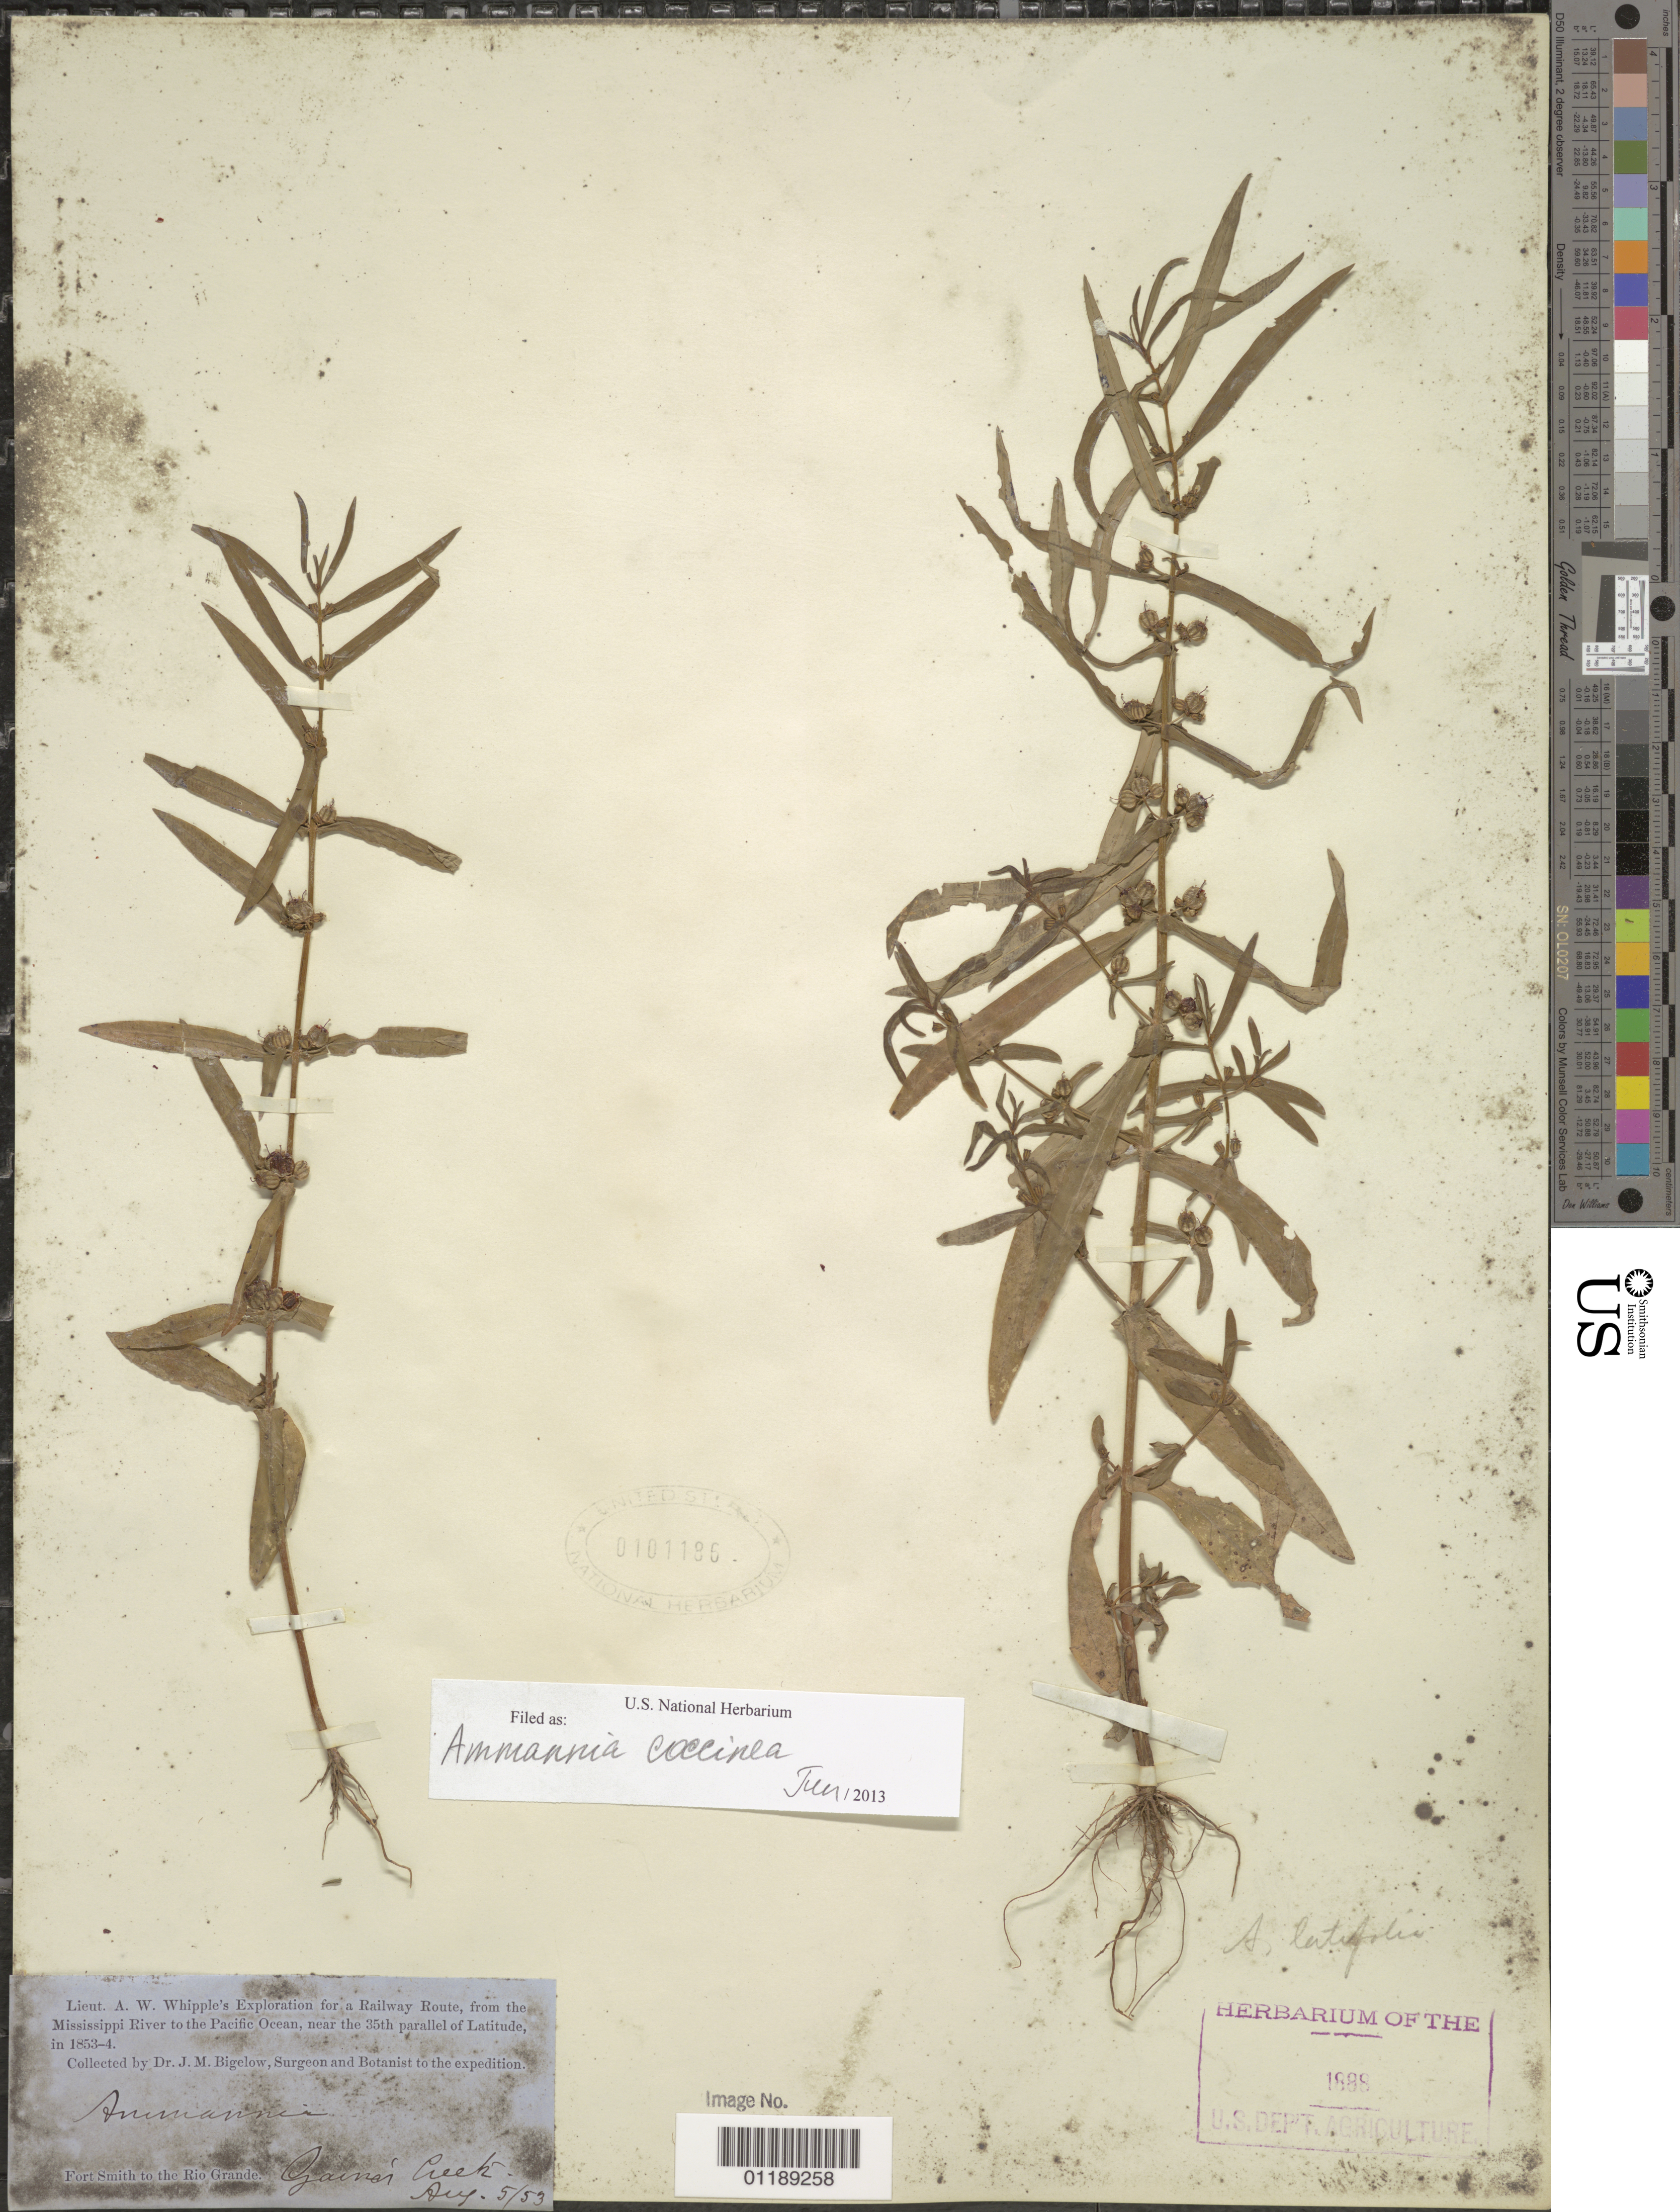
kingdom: Plantae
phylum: Tracheophyta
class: Magnoliopsida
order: Myrtales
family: Lythraceae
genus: Ammannia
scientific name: Ammannia coccinea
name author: Rottb.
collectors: J. M. Bigelow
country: United States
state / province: Oklahoma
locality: Fort Smith to the Rio Grande, Gaines Creek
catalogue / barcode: US 101186